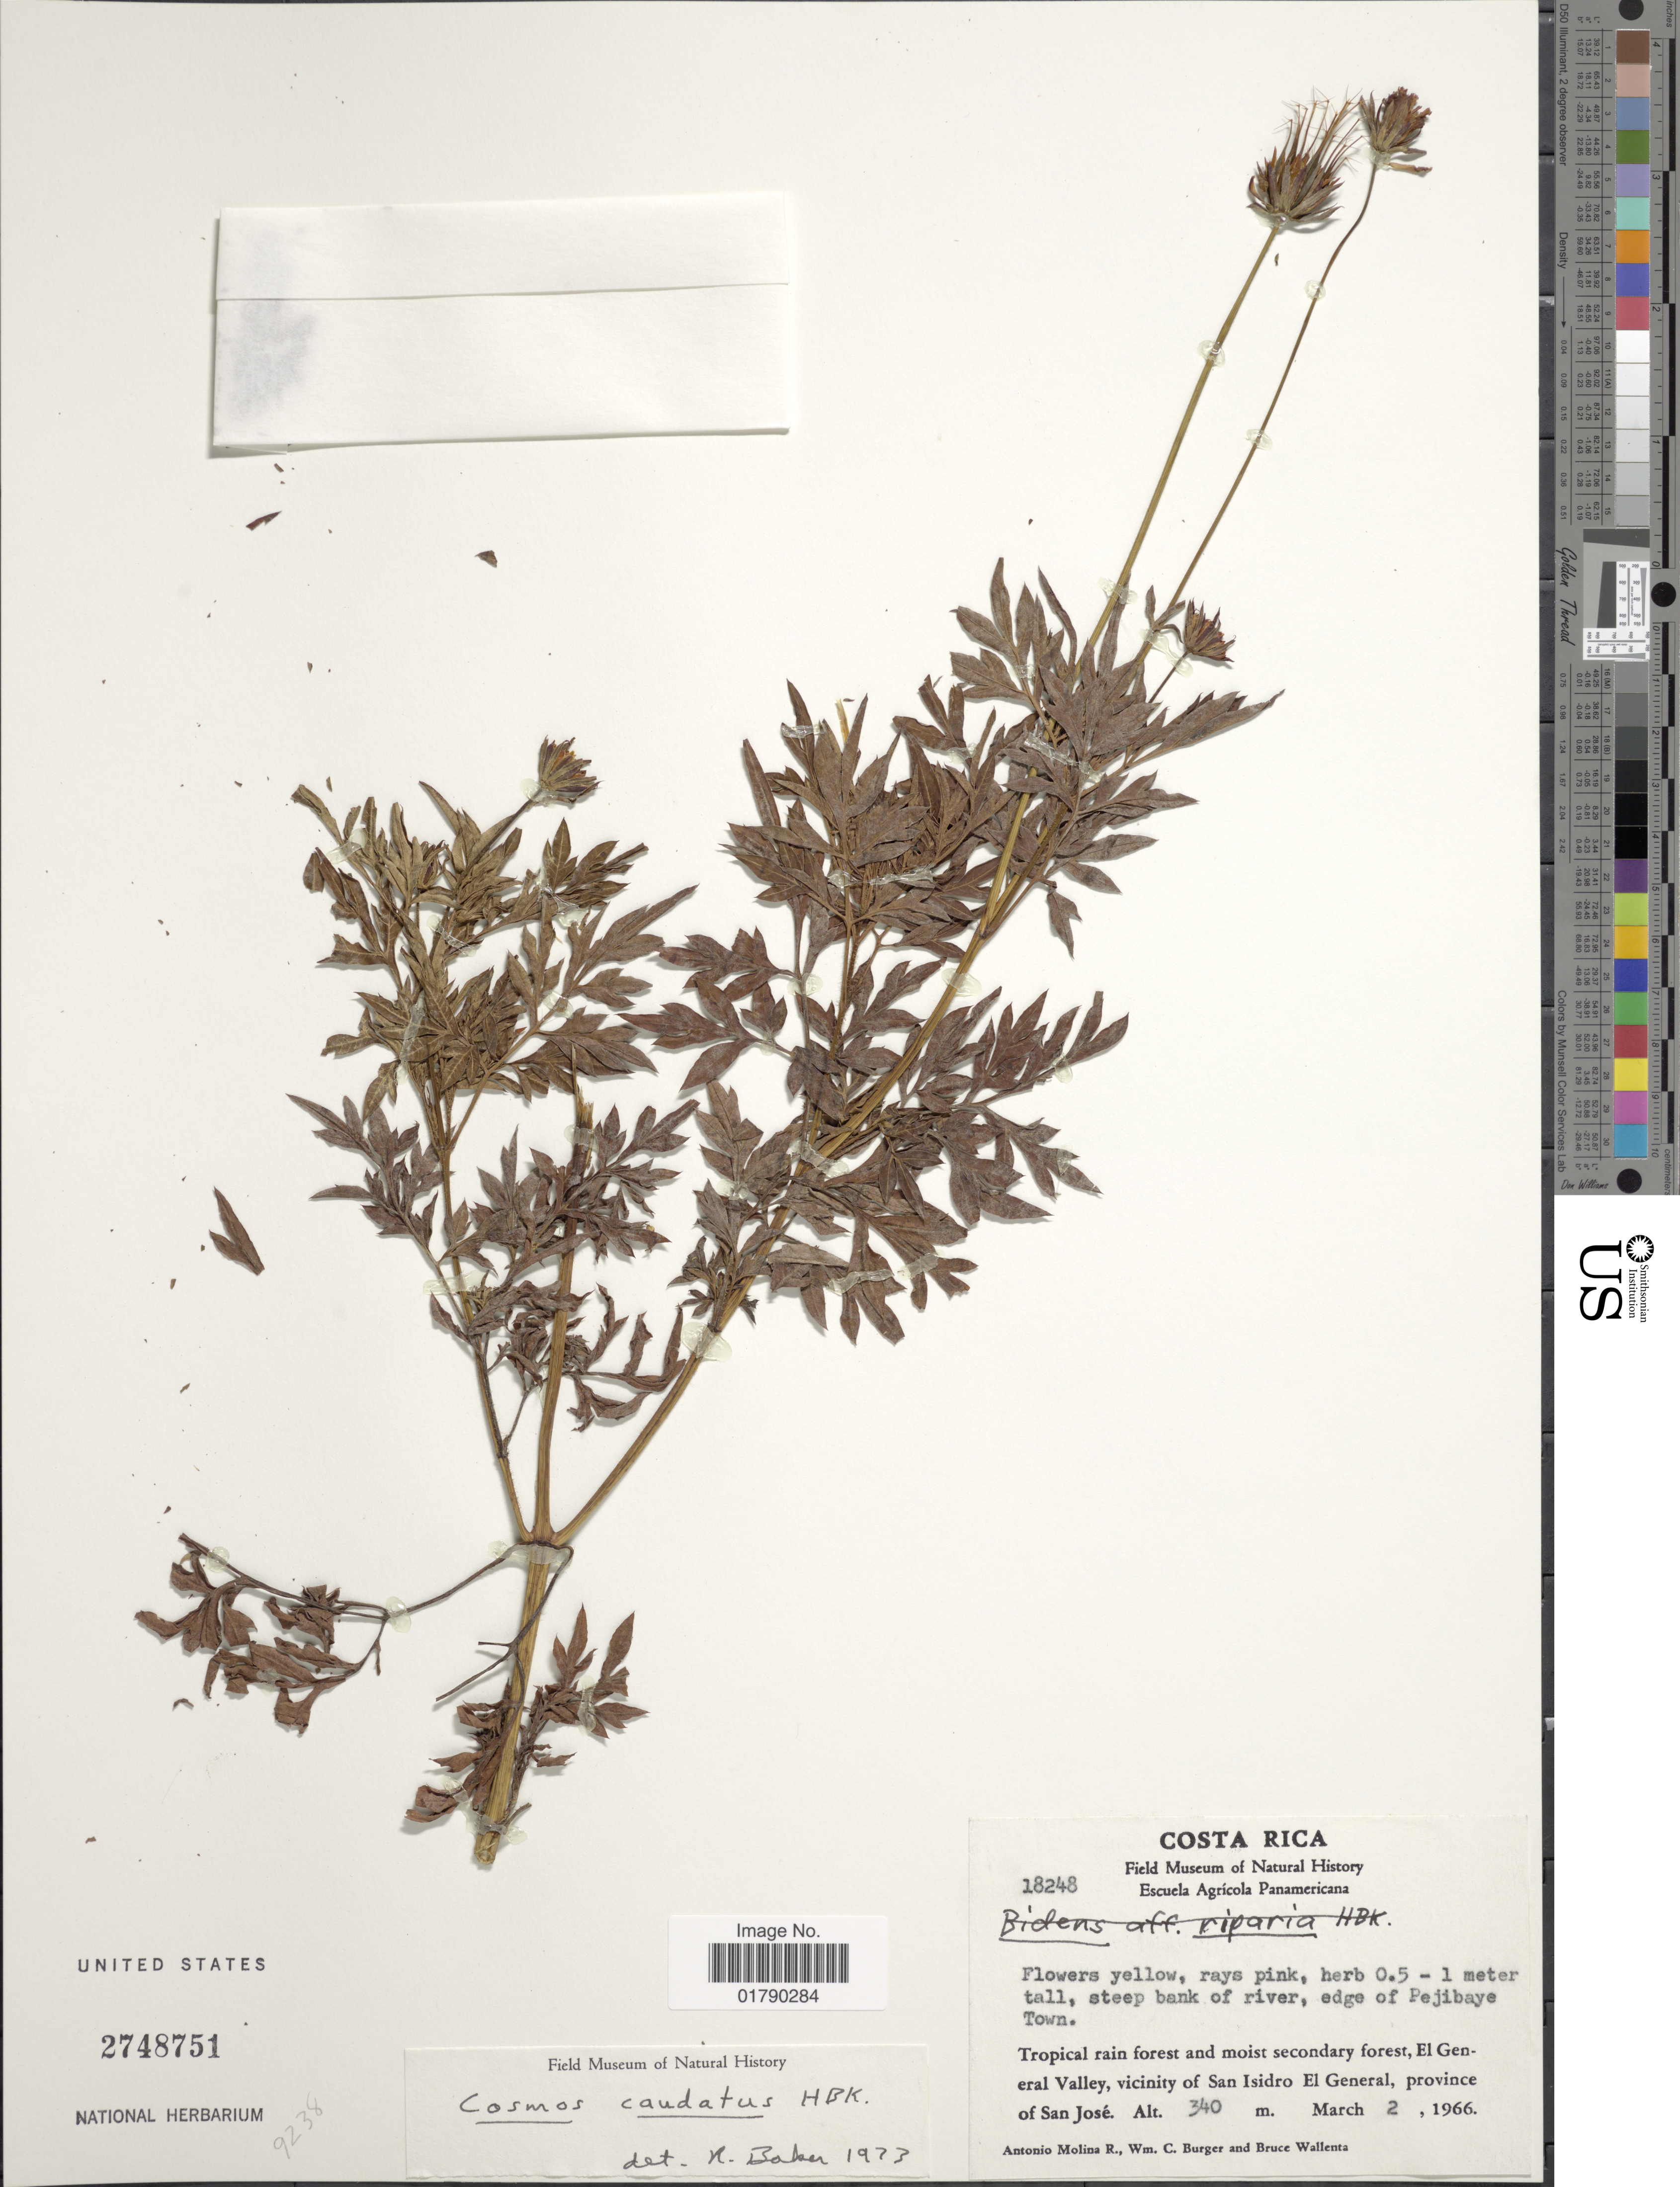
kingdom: Plantae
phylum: Tracheophyta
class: Magnoliopsida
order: Asterales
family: Asteraceae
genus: Cosmos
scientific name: Cosmos caudatus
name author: Kunth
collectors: A. Molina R., W. Burger & B. Wallenta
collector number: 18248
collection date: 1966-03-02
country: Costa Rica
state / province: San José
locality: El General Valley, vicinity of San Isidro El General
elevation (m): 340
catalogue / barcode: US 2748751